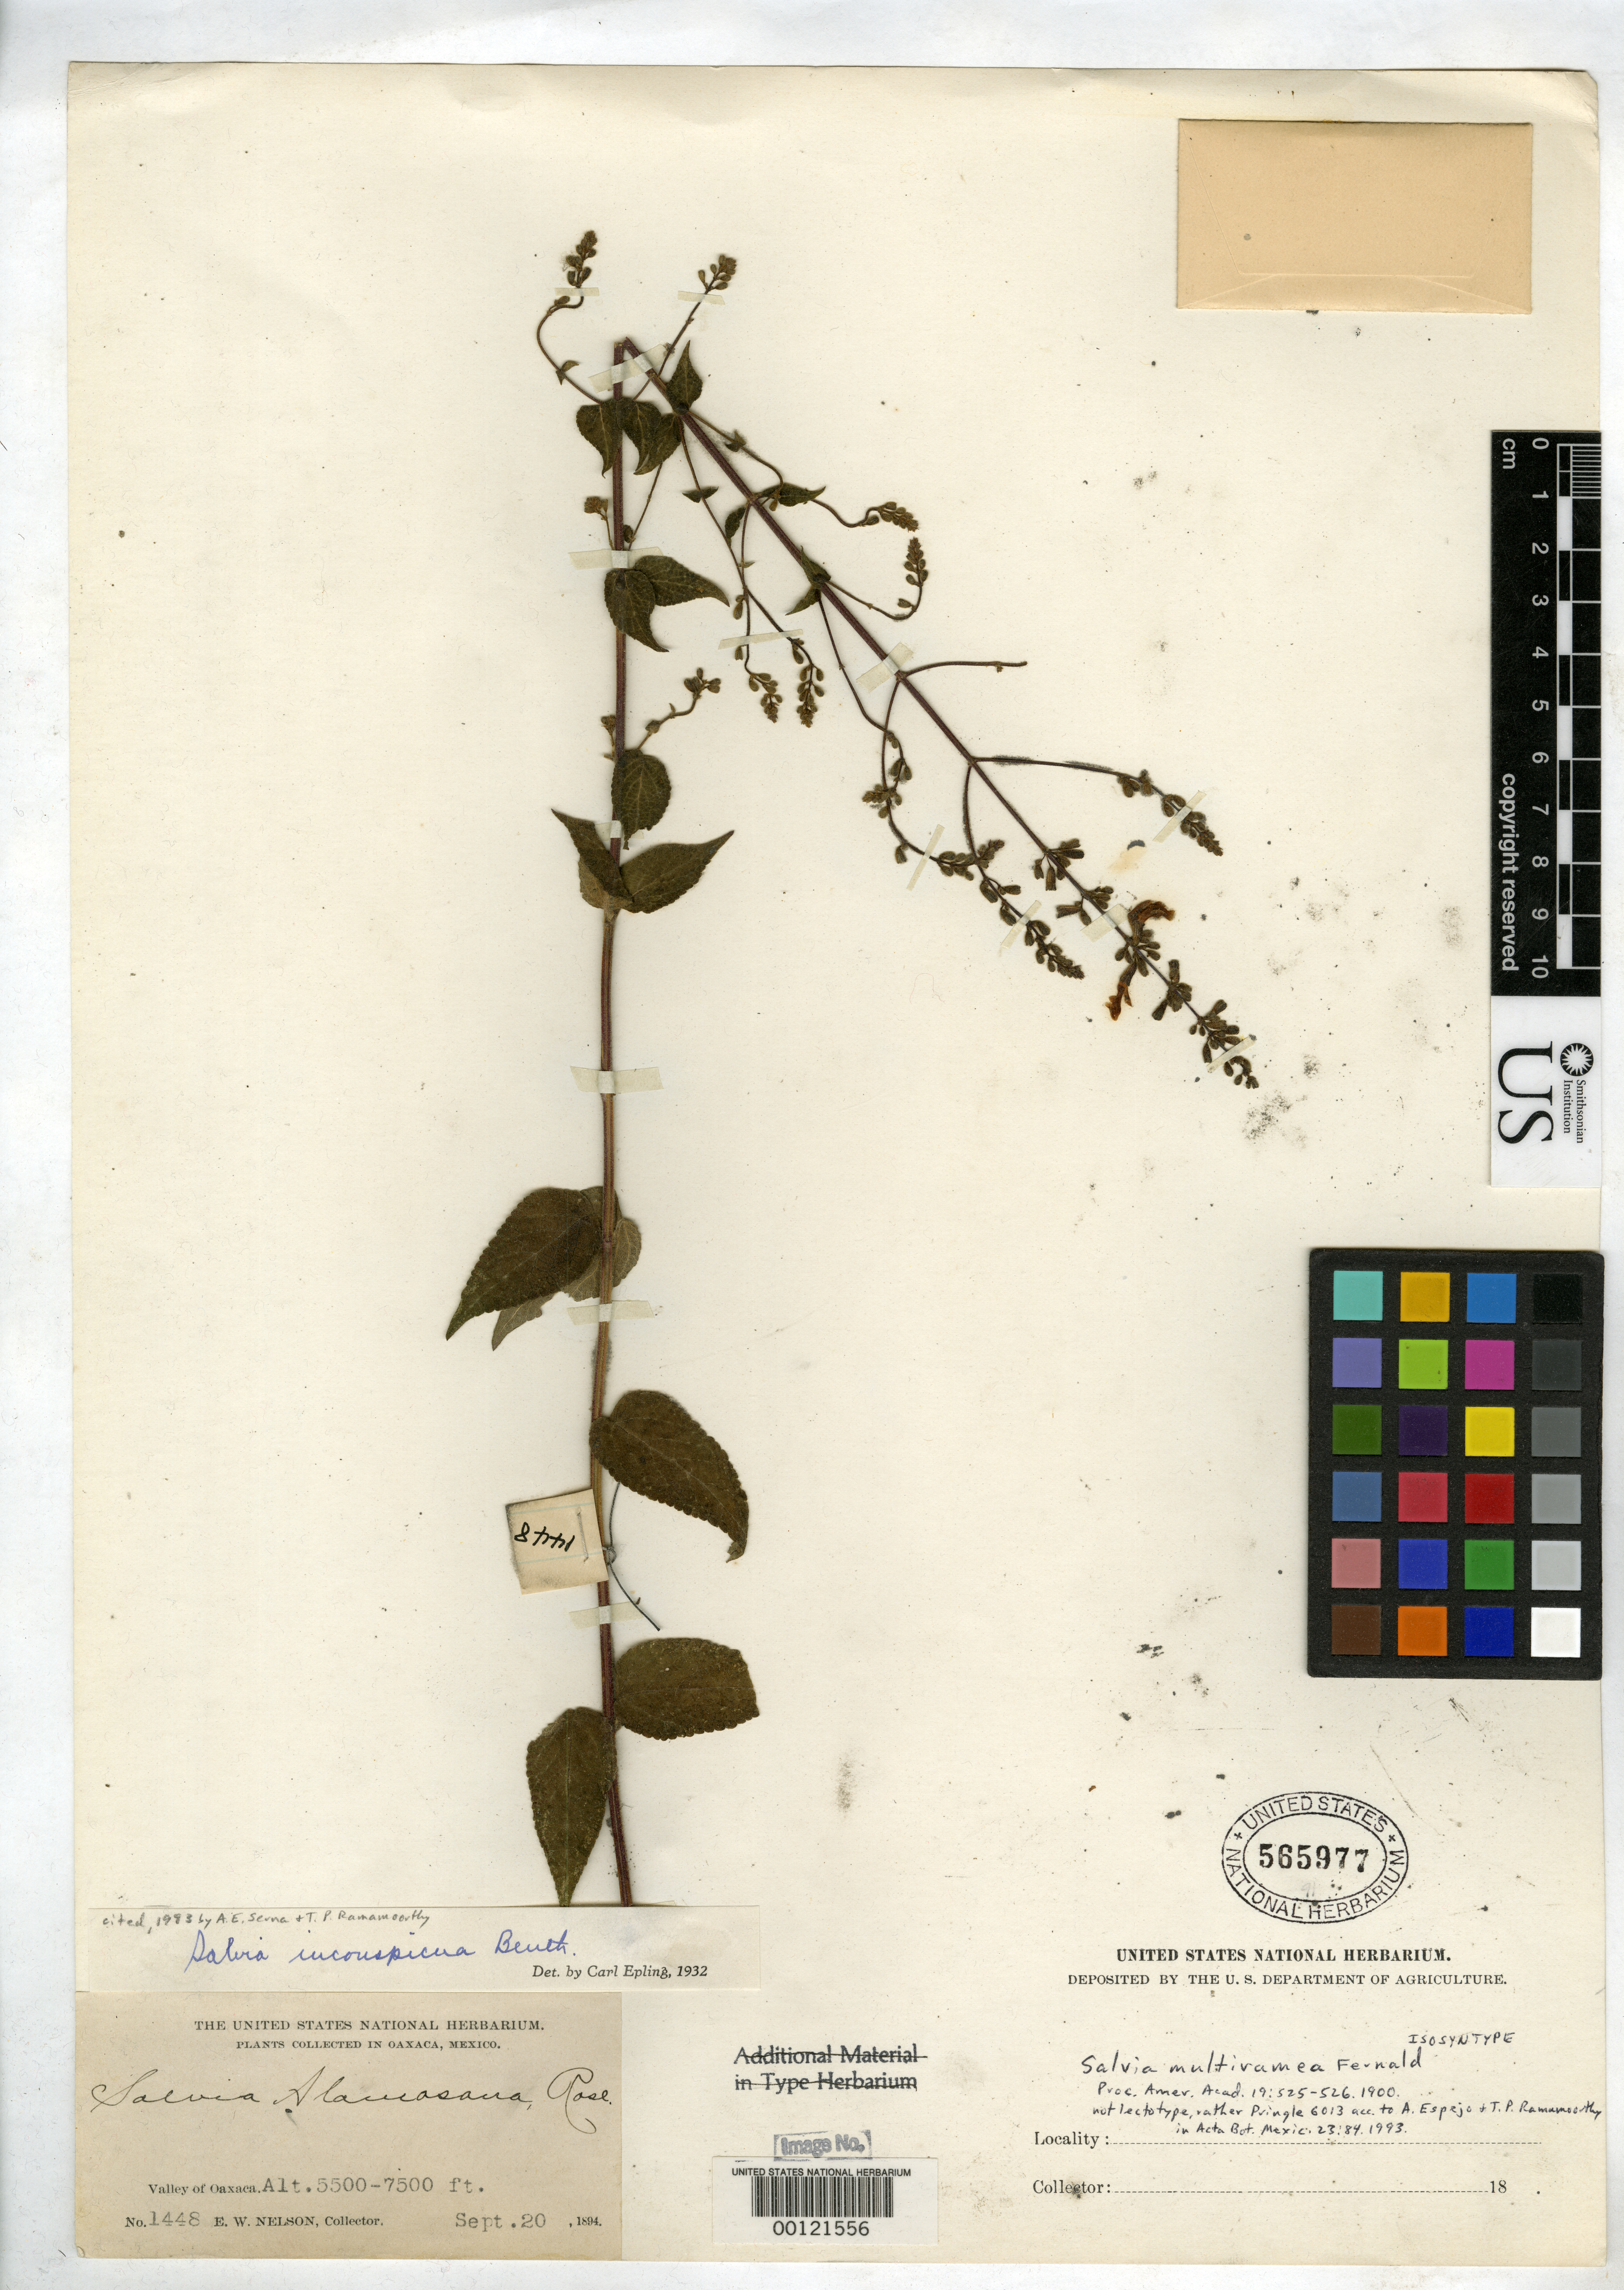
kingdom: Plantae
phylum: Tracheophyta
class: Magnoliopsida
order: Lamiales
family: Lamiaceae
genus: Salvia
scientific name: Salvia multiramea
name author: Fernald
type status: Isosyntype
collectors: E. W. Nelson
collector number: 1448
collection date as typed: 20 Sep 1894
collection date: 1894-09-20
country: Mexico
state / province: Oaxaca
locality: Valley of Oaxaca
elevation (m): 1676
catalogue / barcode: US 565977